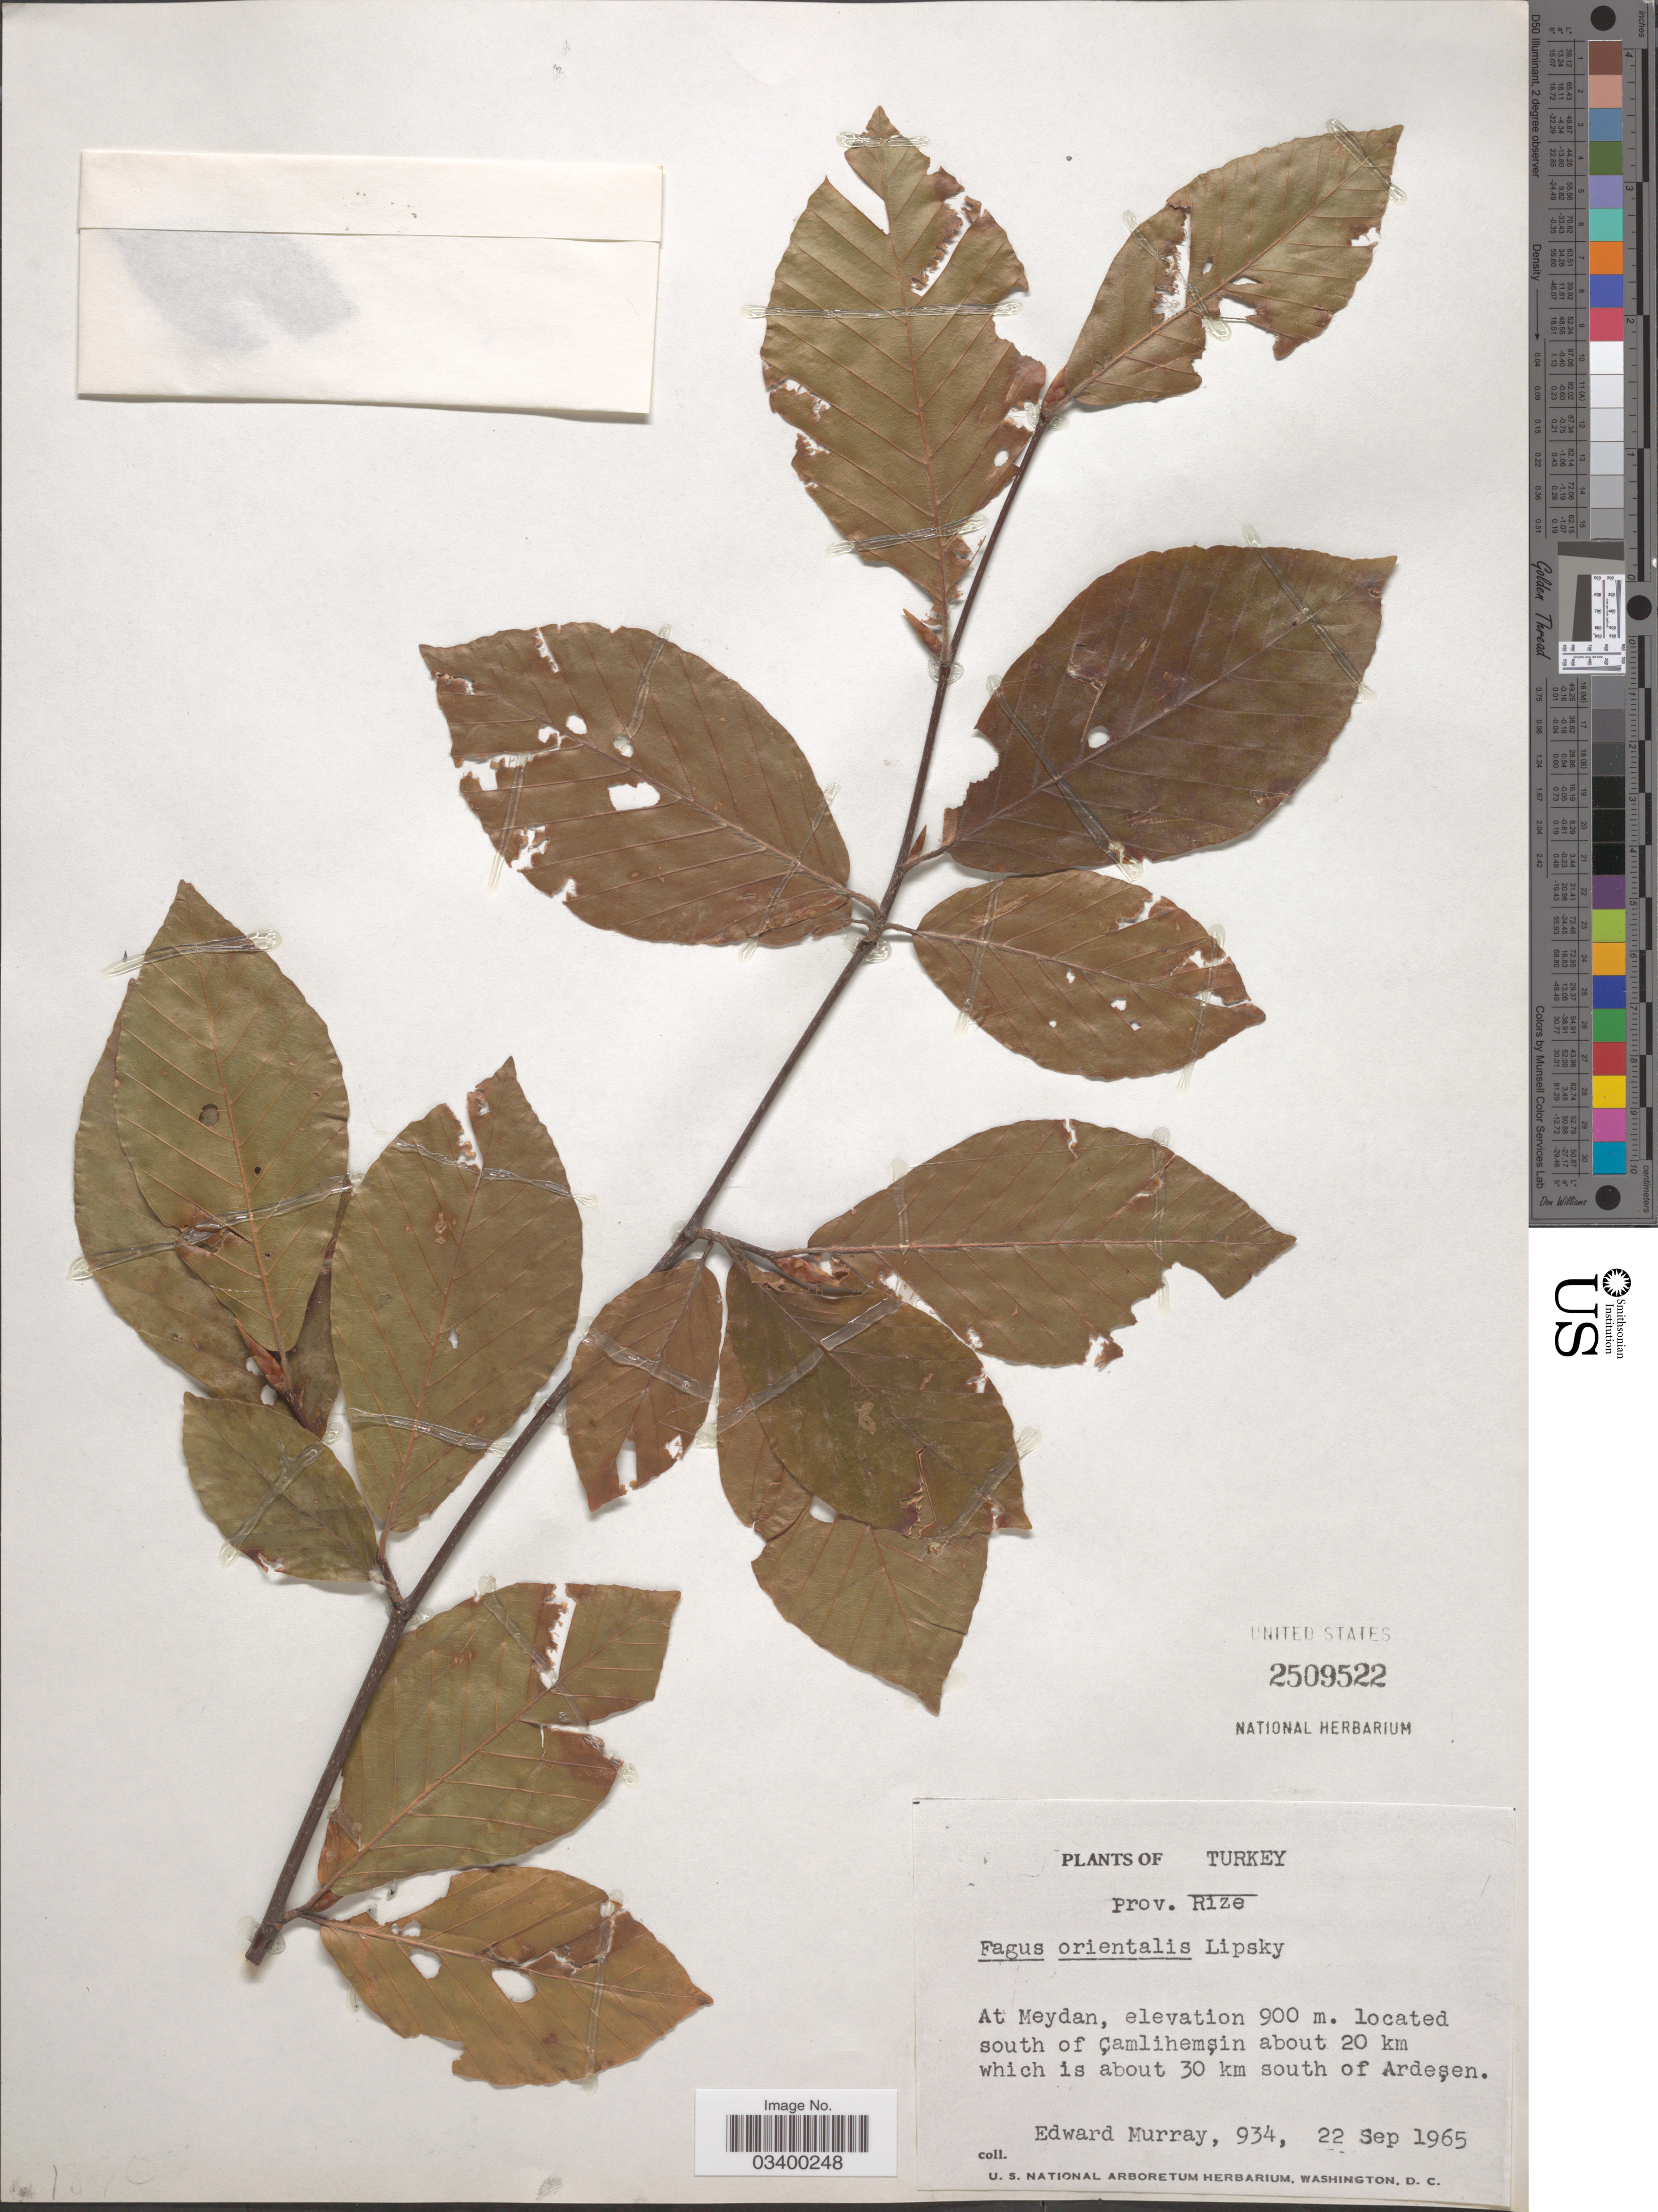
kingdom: Plantae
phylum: Tracheophyta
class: Magnoliopsida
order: Fagales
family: Fagaceae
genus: Fagus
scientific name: Fagus orientalis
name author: Lipsky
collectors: A. E. Murray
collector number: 934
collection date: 1965-09-22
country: Turkey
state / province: Rize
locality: At Meydan, located south of Çamlihemşin about 20 km which is about 30 km south of Ardeşen.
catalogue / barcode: US 2509522